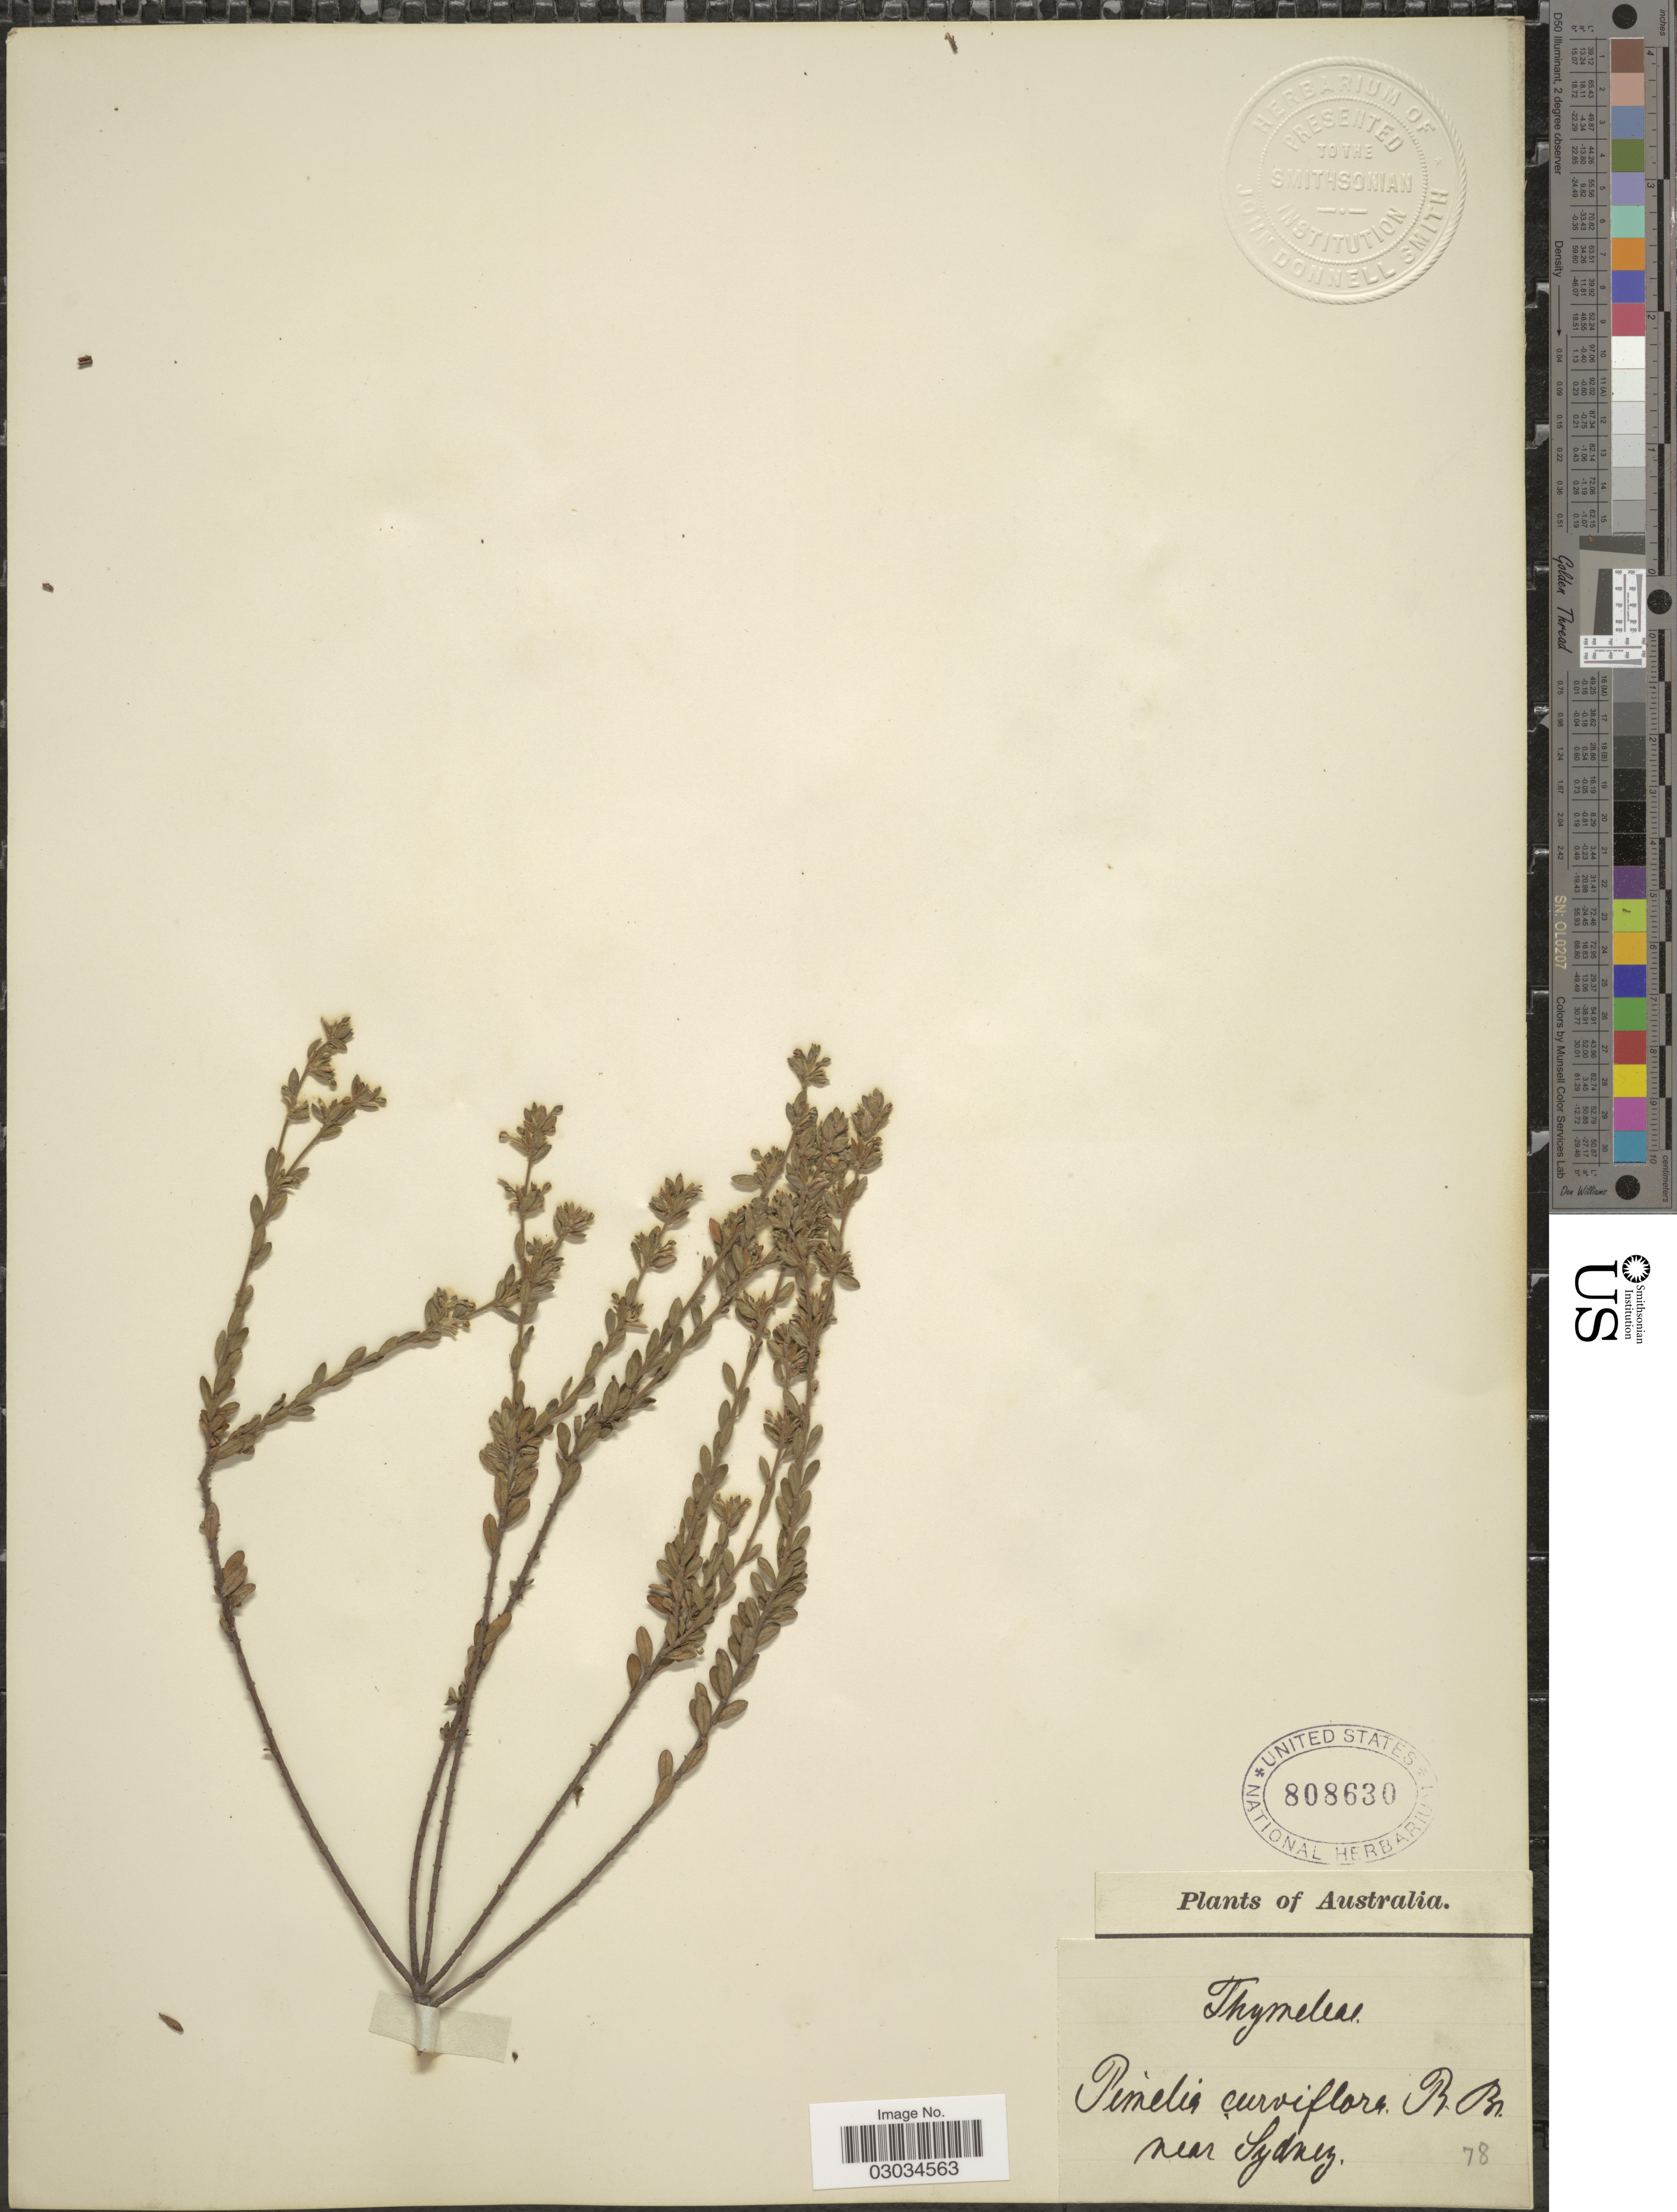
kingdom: Plantae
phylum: Tracheophyta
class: Magnoliopsida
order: Malvales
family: Thymelaeaceae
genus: Pimelea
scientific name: Pimelea curviflora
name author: R. Br.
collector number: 78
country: Australia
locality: Near Sydney.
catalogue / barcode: US 808630